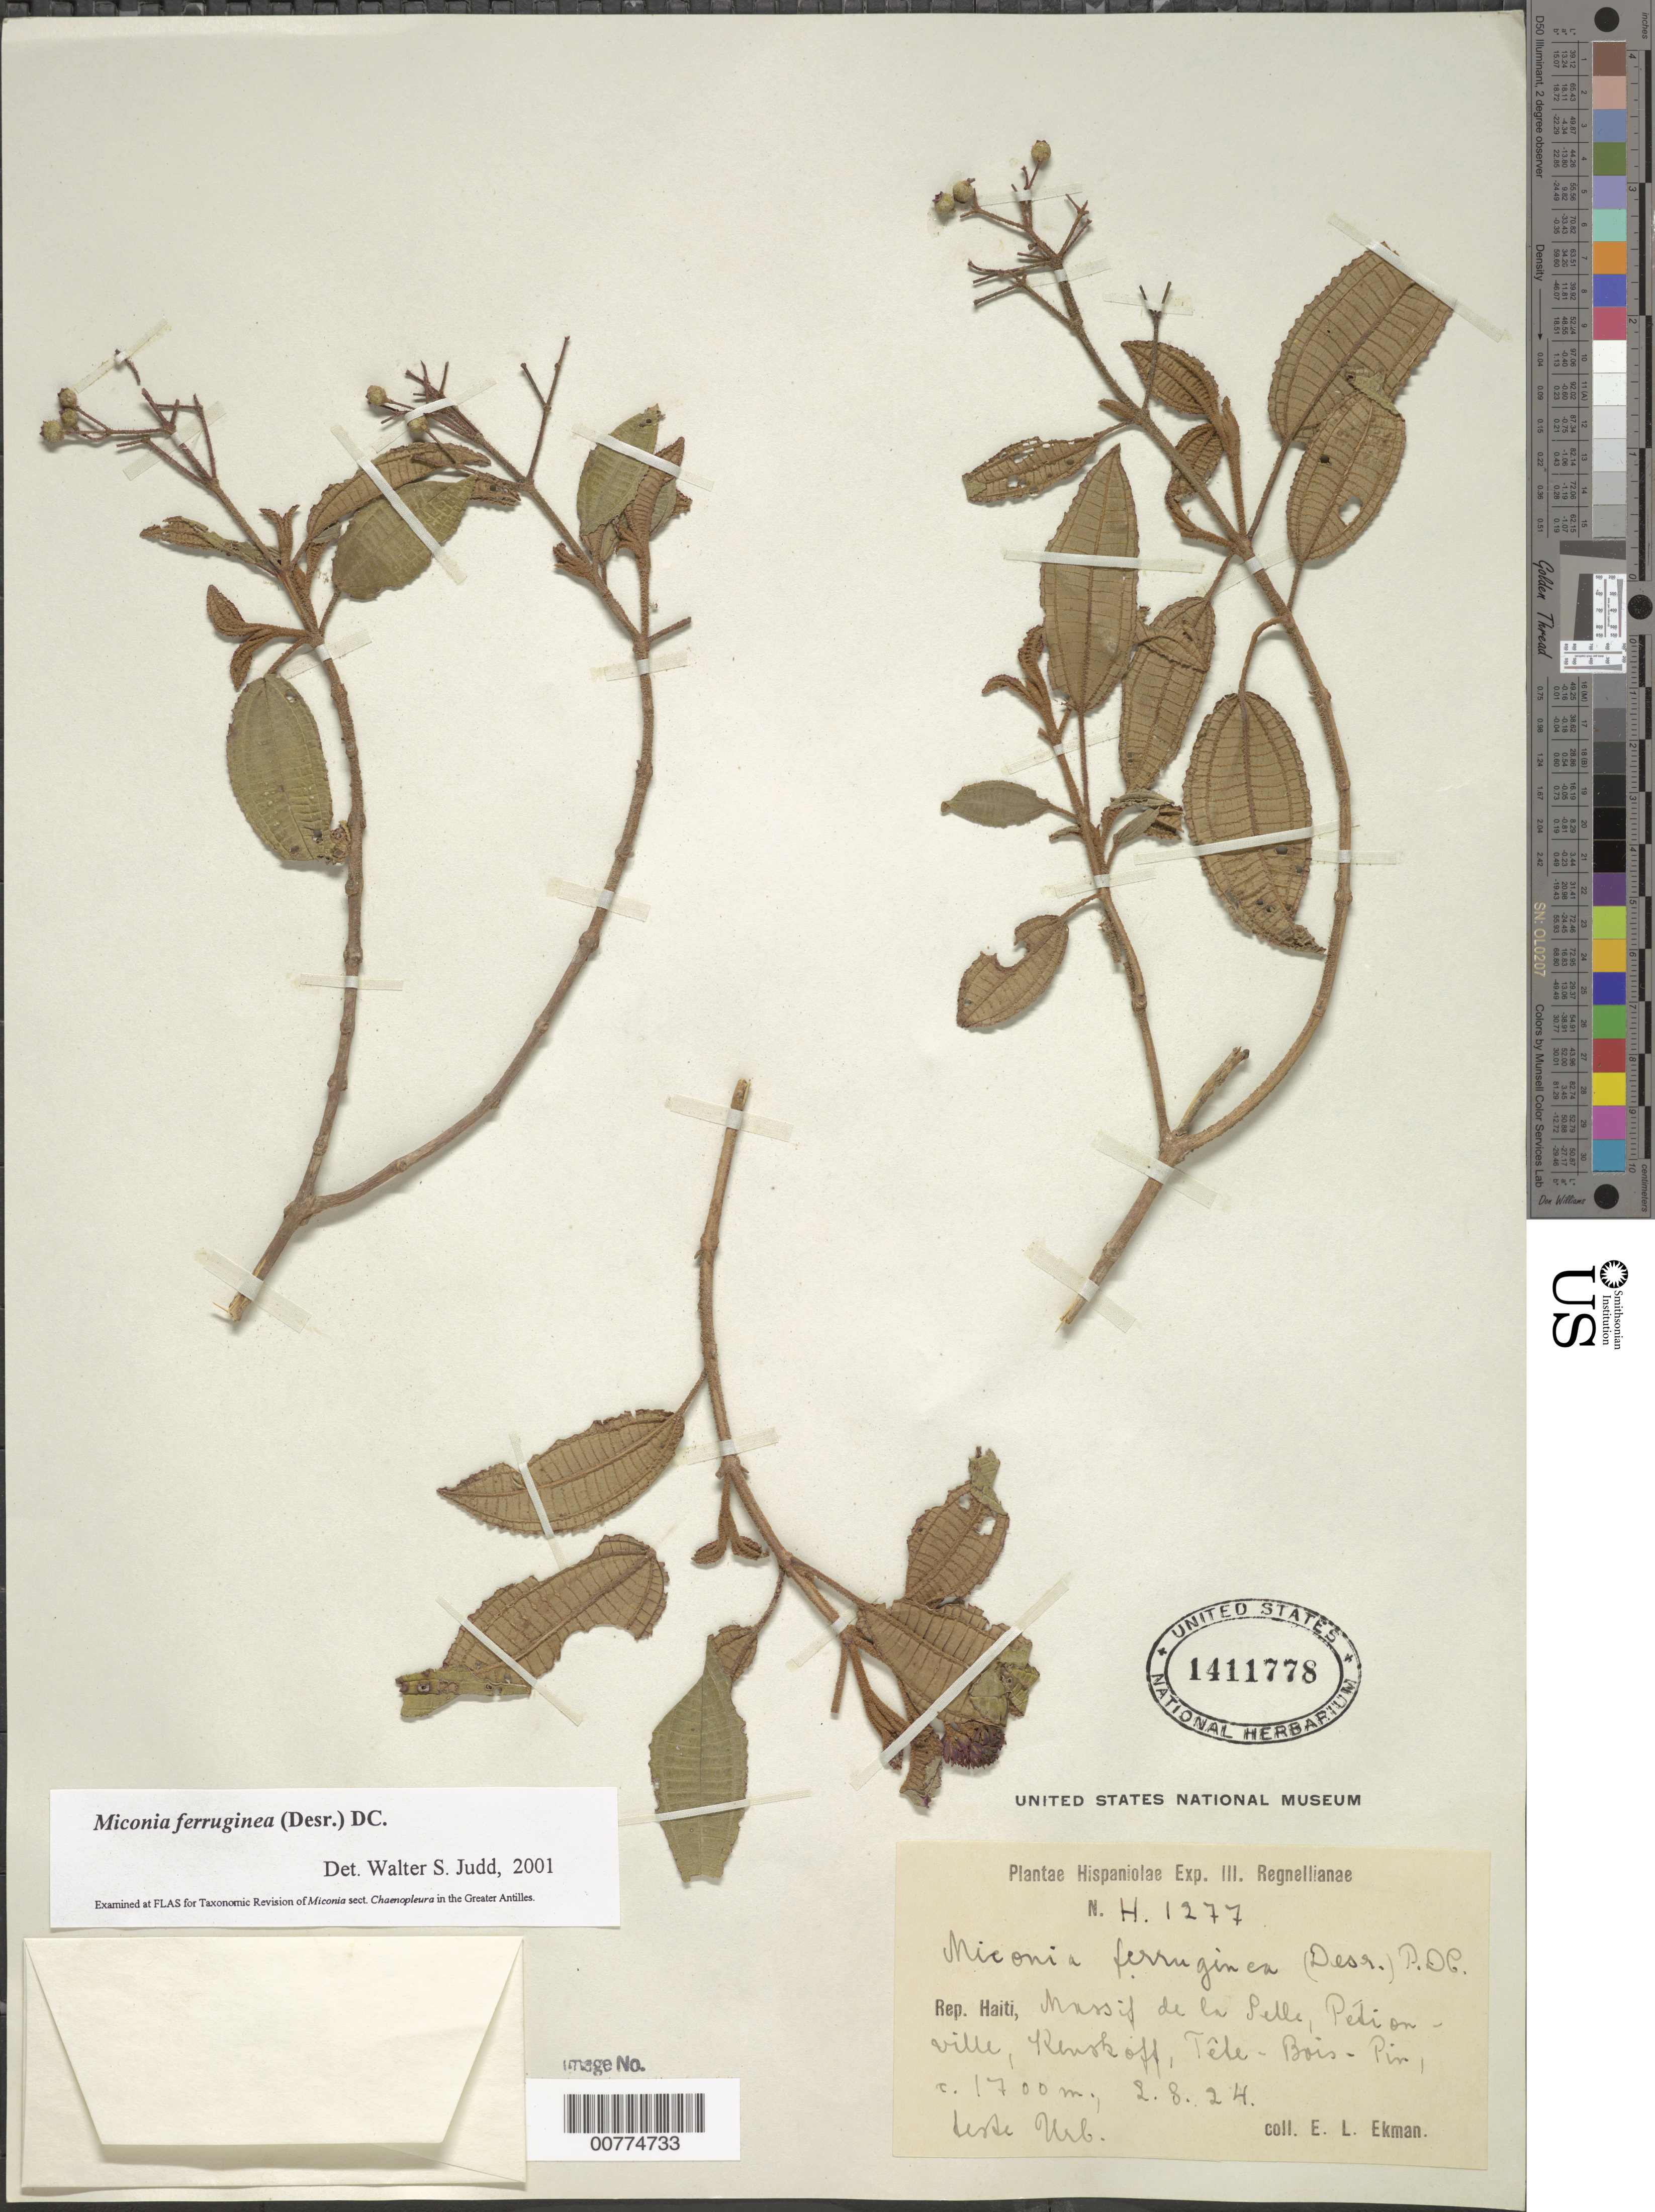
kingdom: Plantae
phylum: Tracheophyta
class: Magnoliopsida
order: Myrtales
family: Melastomataceae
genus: Miconia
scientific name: Miconia ferruginea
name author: (Desr.) DC.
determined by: Judd, Walter S.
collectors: E. L. Ekman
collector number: H 1277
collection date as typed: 02 Aug 1924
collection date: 1924-08-02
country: Haiti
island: Hispaniola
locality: Massif de la Selle, Pétionville, Kenscoff, Têle-Bois-Pin.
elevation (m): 1700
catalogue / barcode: US 1411778